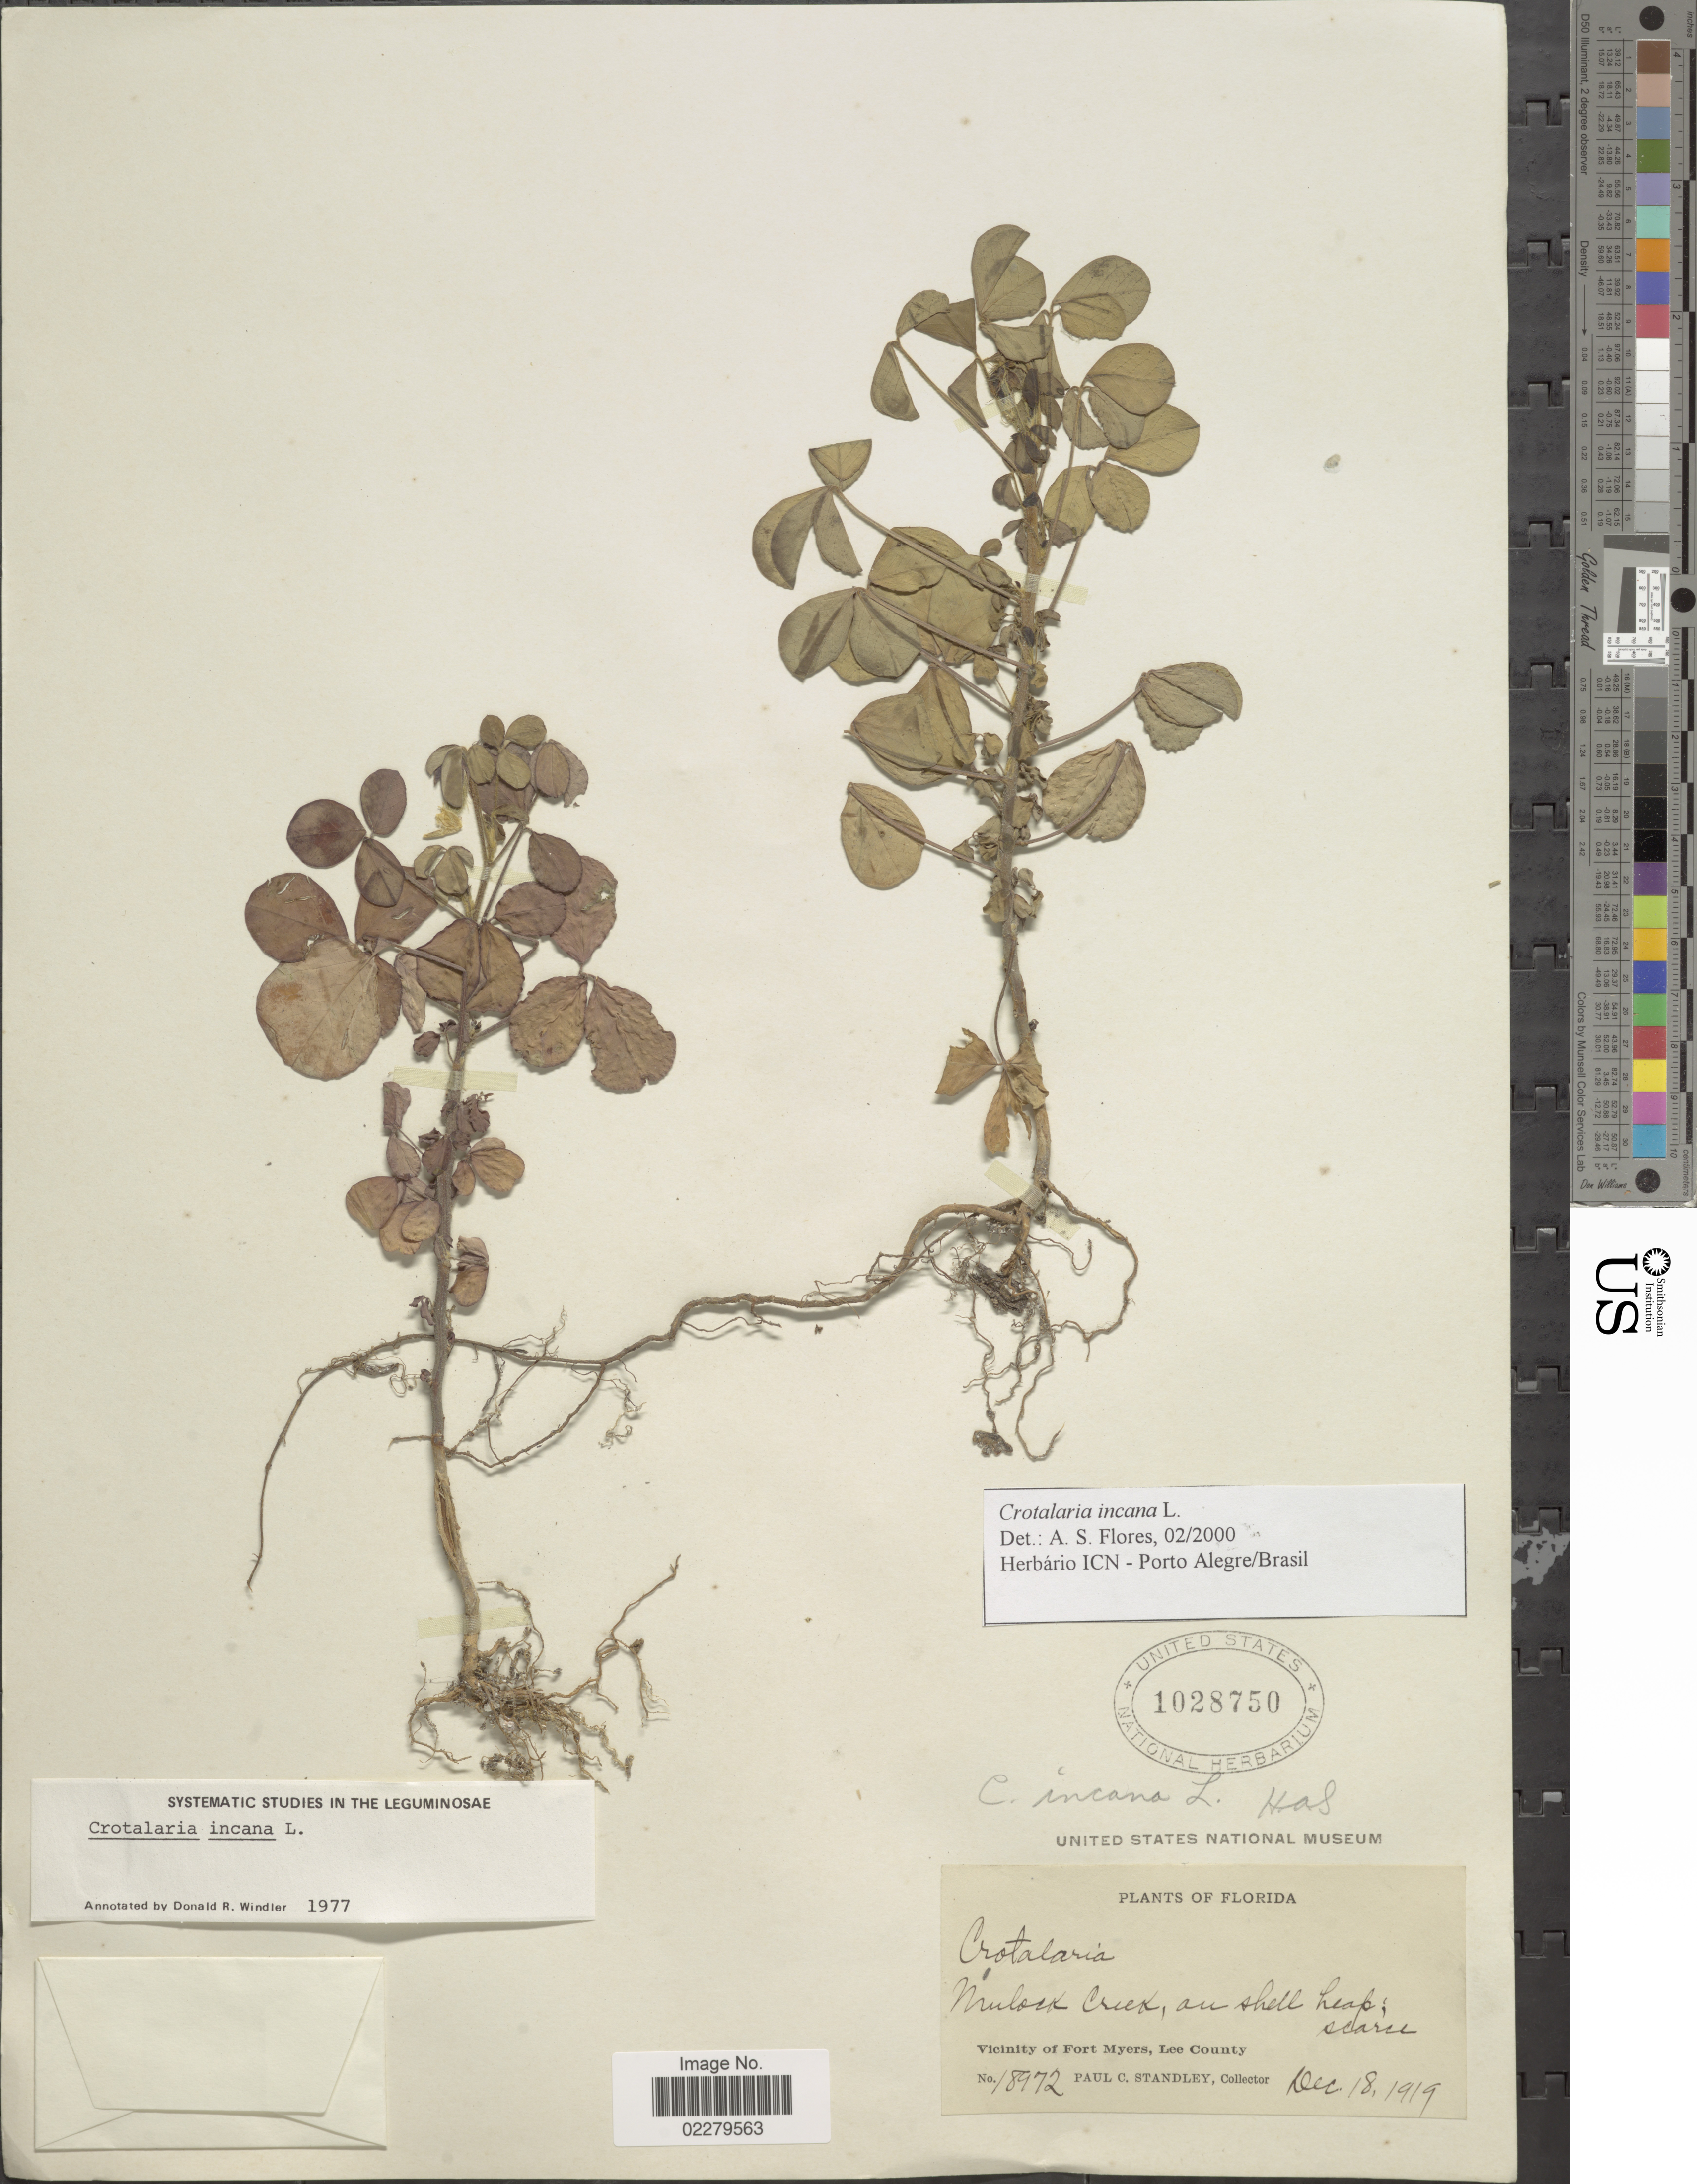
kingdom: Plantae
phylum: Tracheophyta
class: Magnoliopsida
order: Fabales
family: Fabaceae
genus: Crotalaria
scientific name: Crotalaria incana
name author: L.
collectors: P. C. Standley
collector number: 18972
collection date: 1919-12-18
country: United States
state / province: Florida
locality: Mulock Creek, on shell heap; scarce. Vicinity of Fort Myers, Lee County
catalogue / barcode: US 1028750